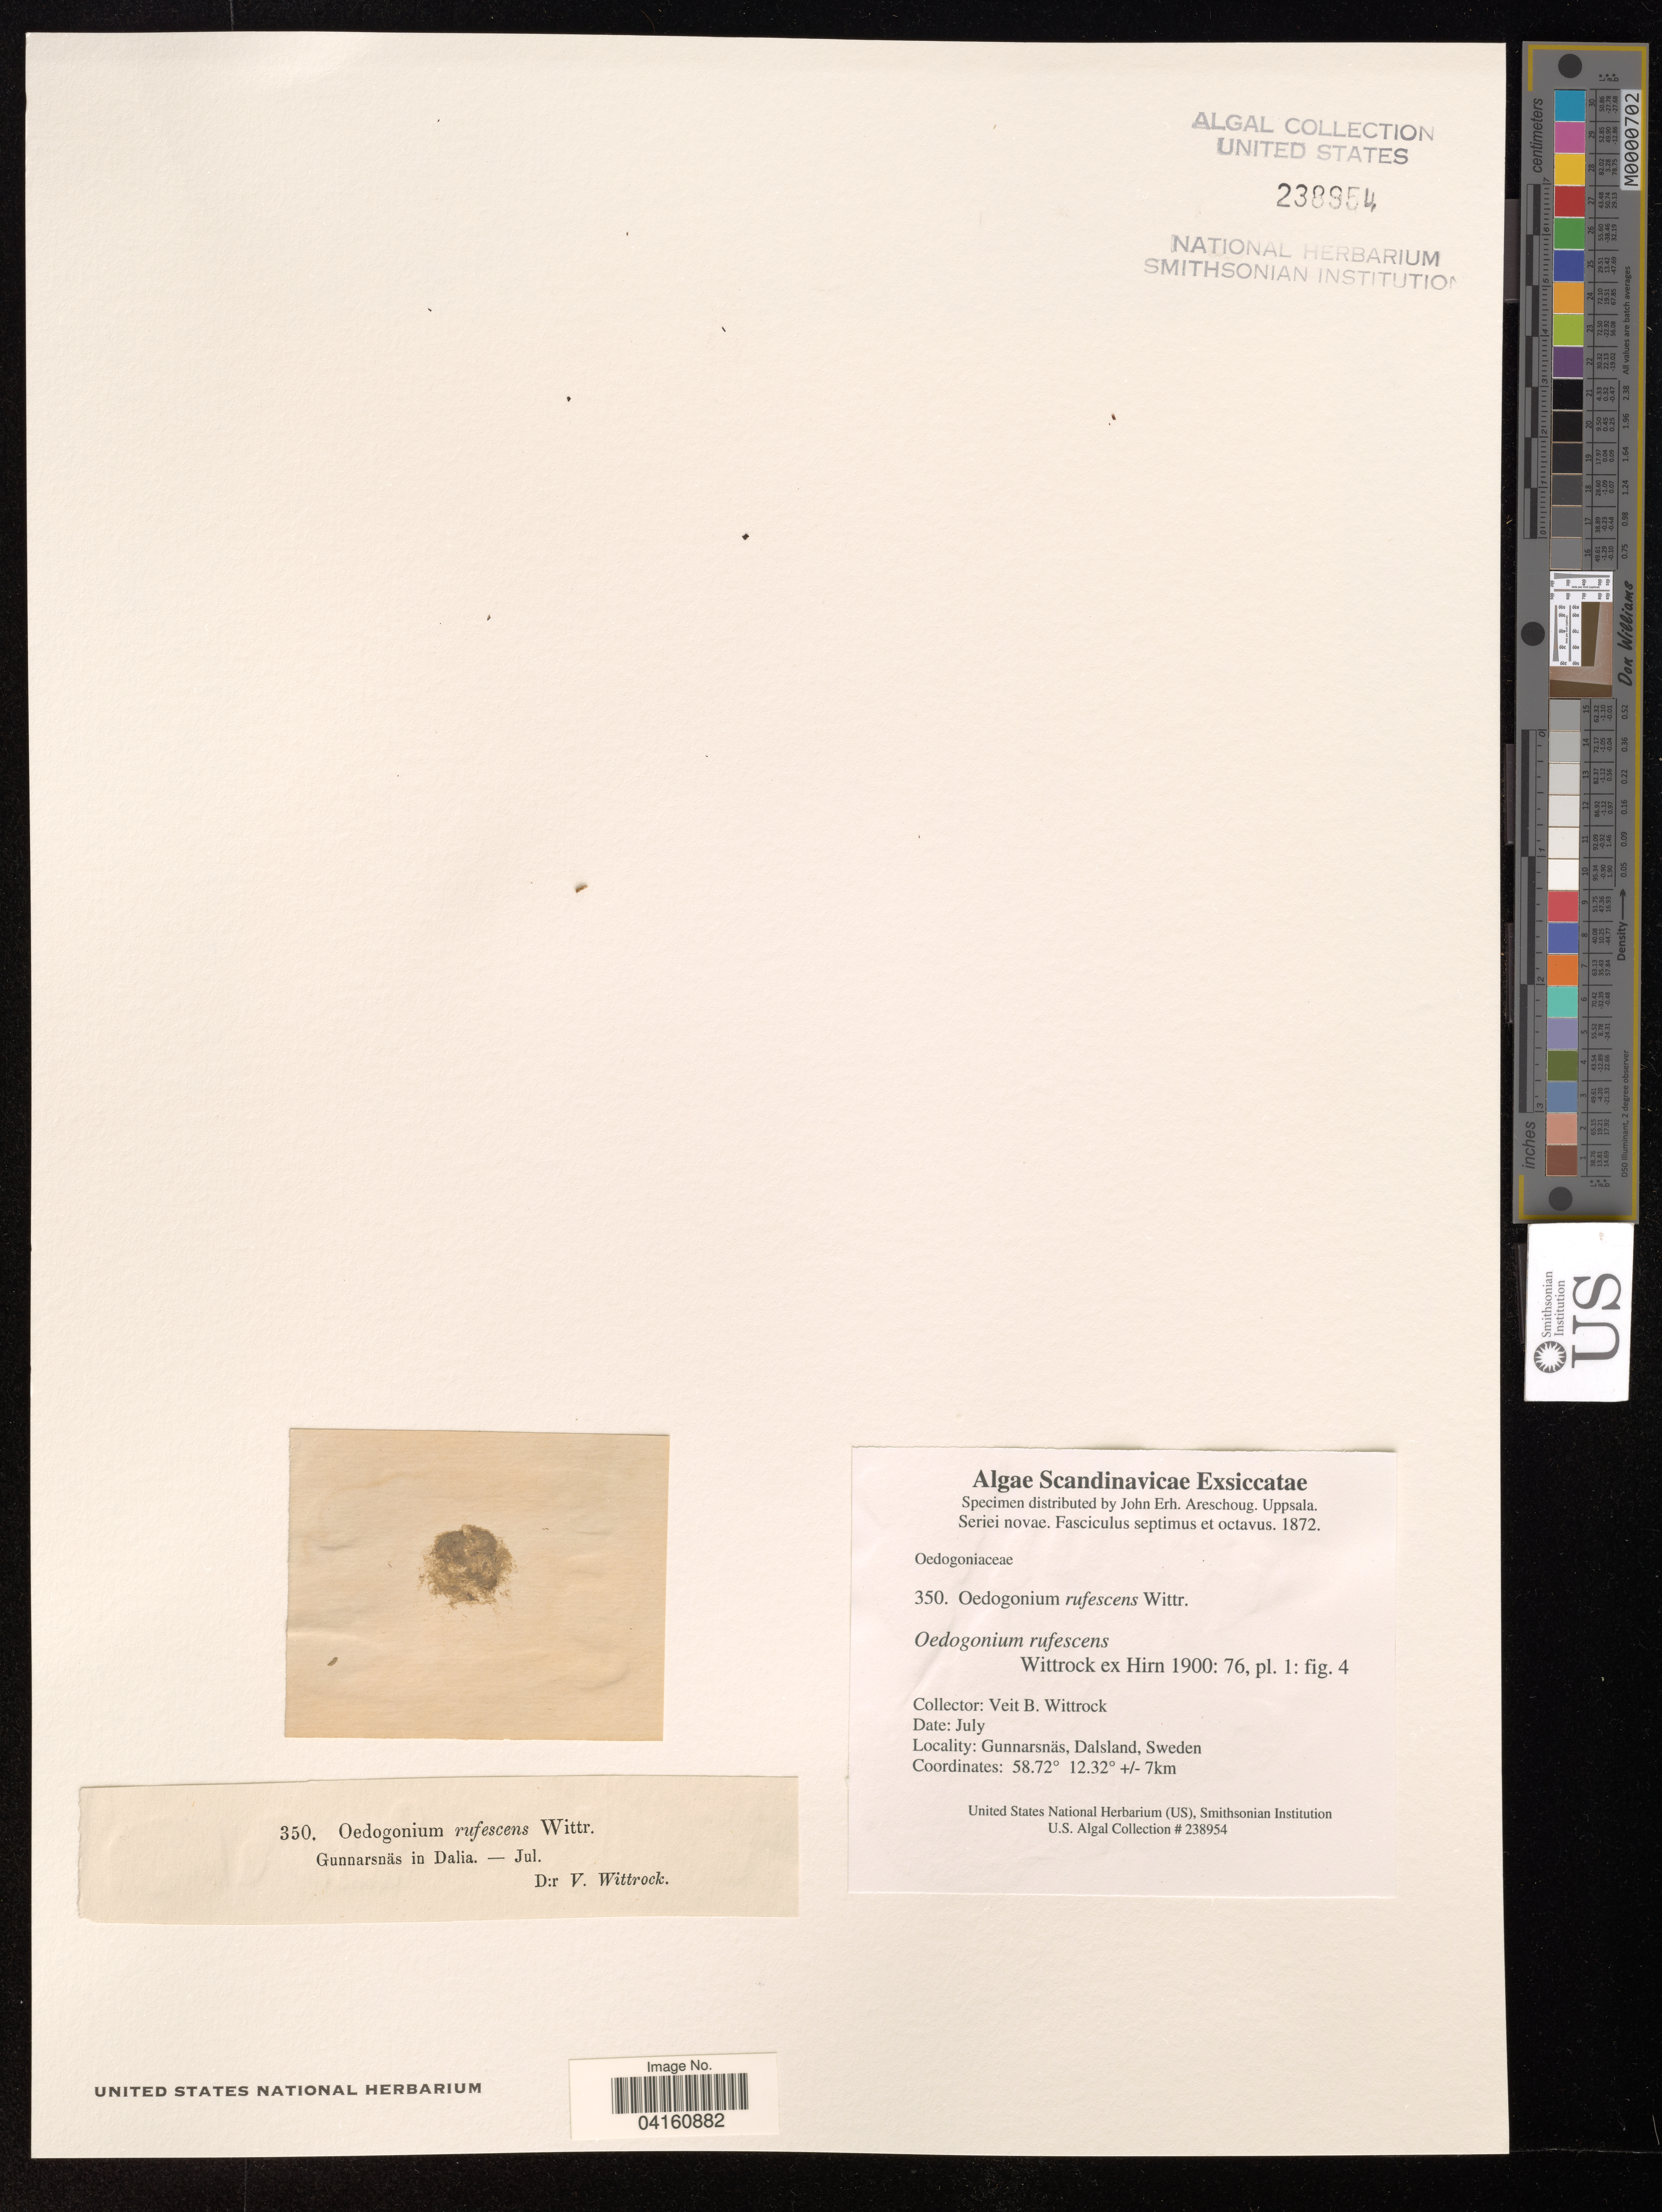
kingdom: Plantae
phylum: Chlorophyta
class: Chlorophyceae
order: Oedogoniales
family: Oedogoniaceae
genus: Oedogonium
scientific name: Oedogonium rufescens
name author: Wittr. ex Hirn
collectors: V. Wittrock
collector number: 350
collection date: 1872-07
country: Sweden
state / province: Gotland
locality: Gunnarsnas, Dalsland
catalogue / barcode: US 238954